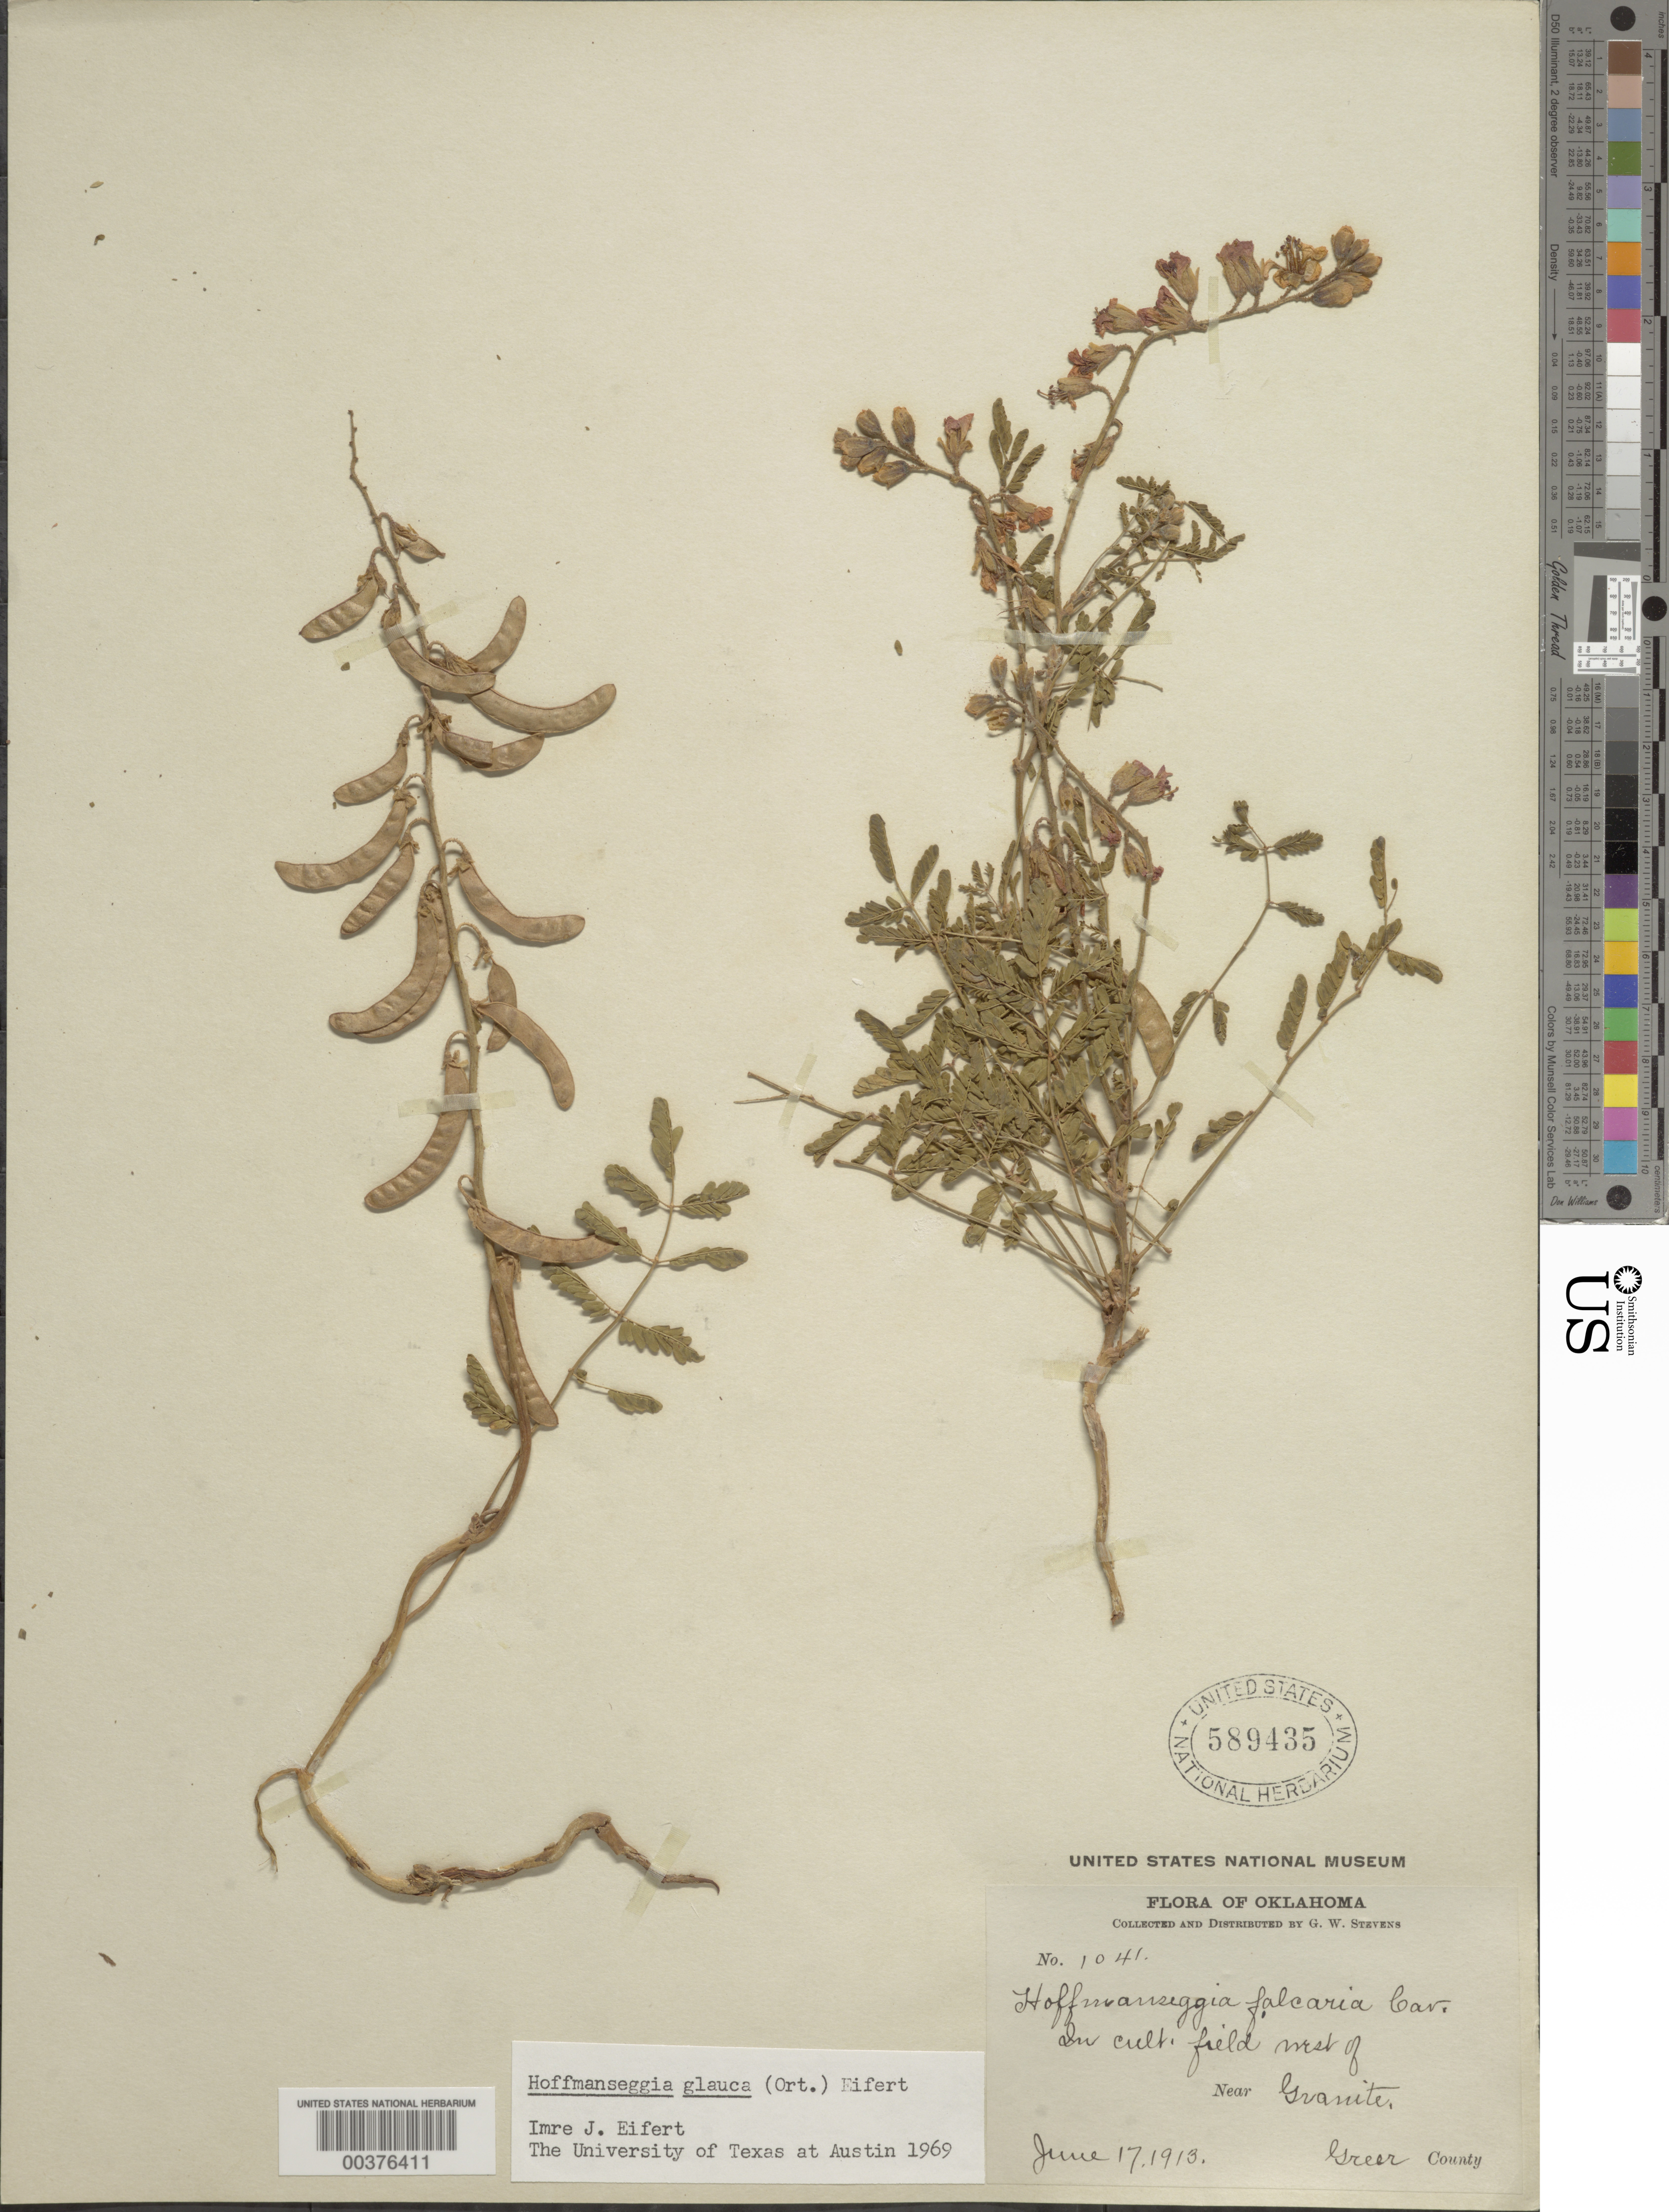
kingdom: Plantae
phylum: Tracheophyta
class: Magnoliopsida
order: Fabales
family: Fabaceae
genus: Hoffmannseggia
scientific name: Hoffmannseggia glauca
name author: (Ortega) Eifert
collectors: G. W. Stevens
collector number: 1041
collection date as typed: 17 Jun 1913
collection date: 1913-06-17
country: United States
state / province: Oklahoma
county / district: Greer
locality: In cult. field w of granite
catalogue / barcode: US 589435